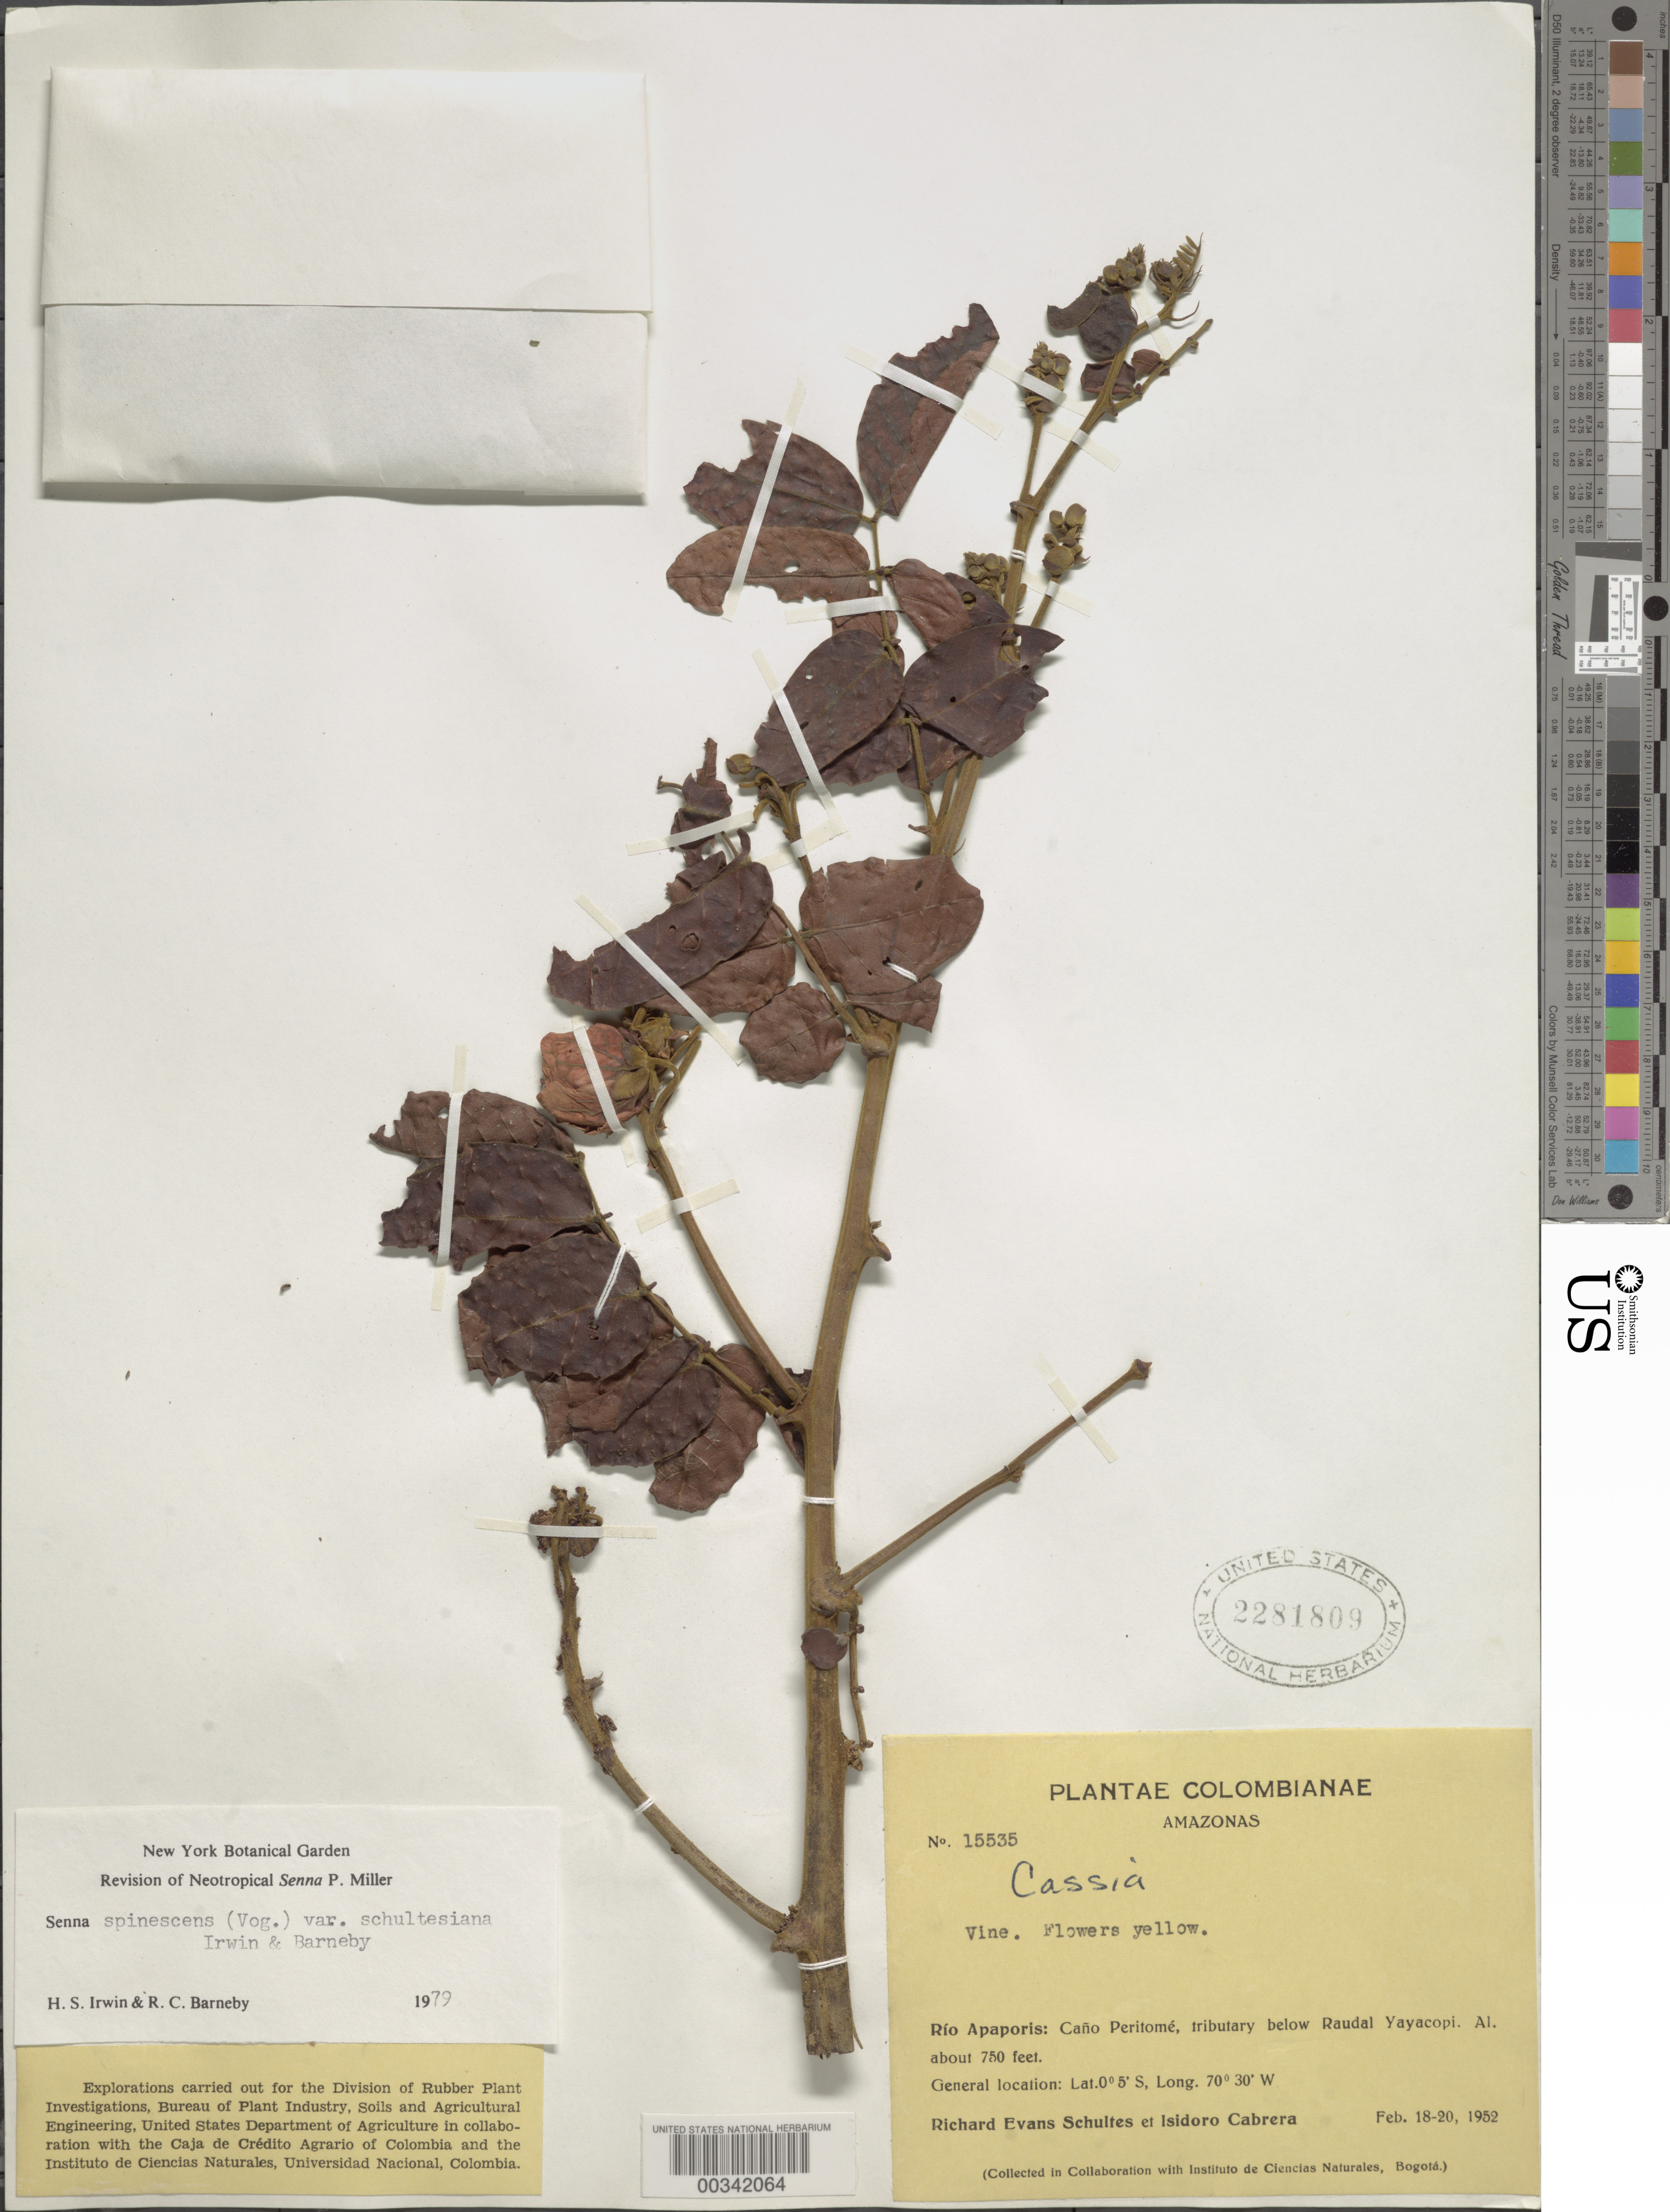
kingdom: Plantae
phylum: Tracheophyta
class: Magnoliopsida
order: Fabales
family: Fabaceae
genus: Senna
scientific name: Senna spinescens var. schultesiana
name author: H.S. Irwin & Barneby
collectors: R. E. Schultes & I. Cabrera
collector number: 15535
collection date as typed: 18 Feb 1952 to 20 Feb 1952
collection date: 1952-02-18/1952-02-20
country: Colombia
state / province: Amazônas / Vaupés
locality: Rio Apaporis; Caño peritome, tributary below Raudal Ya Yacopi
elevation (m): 229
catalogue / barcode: US 2281809